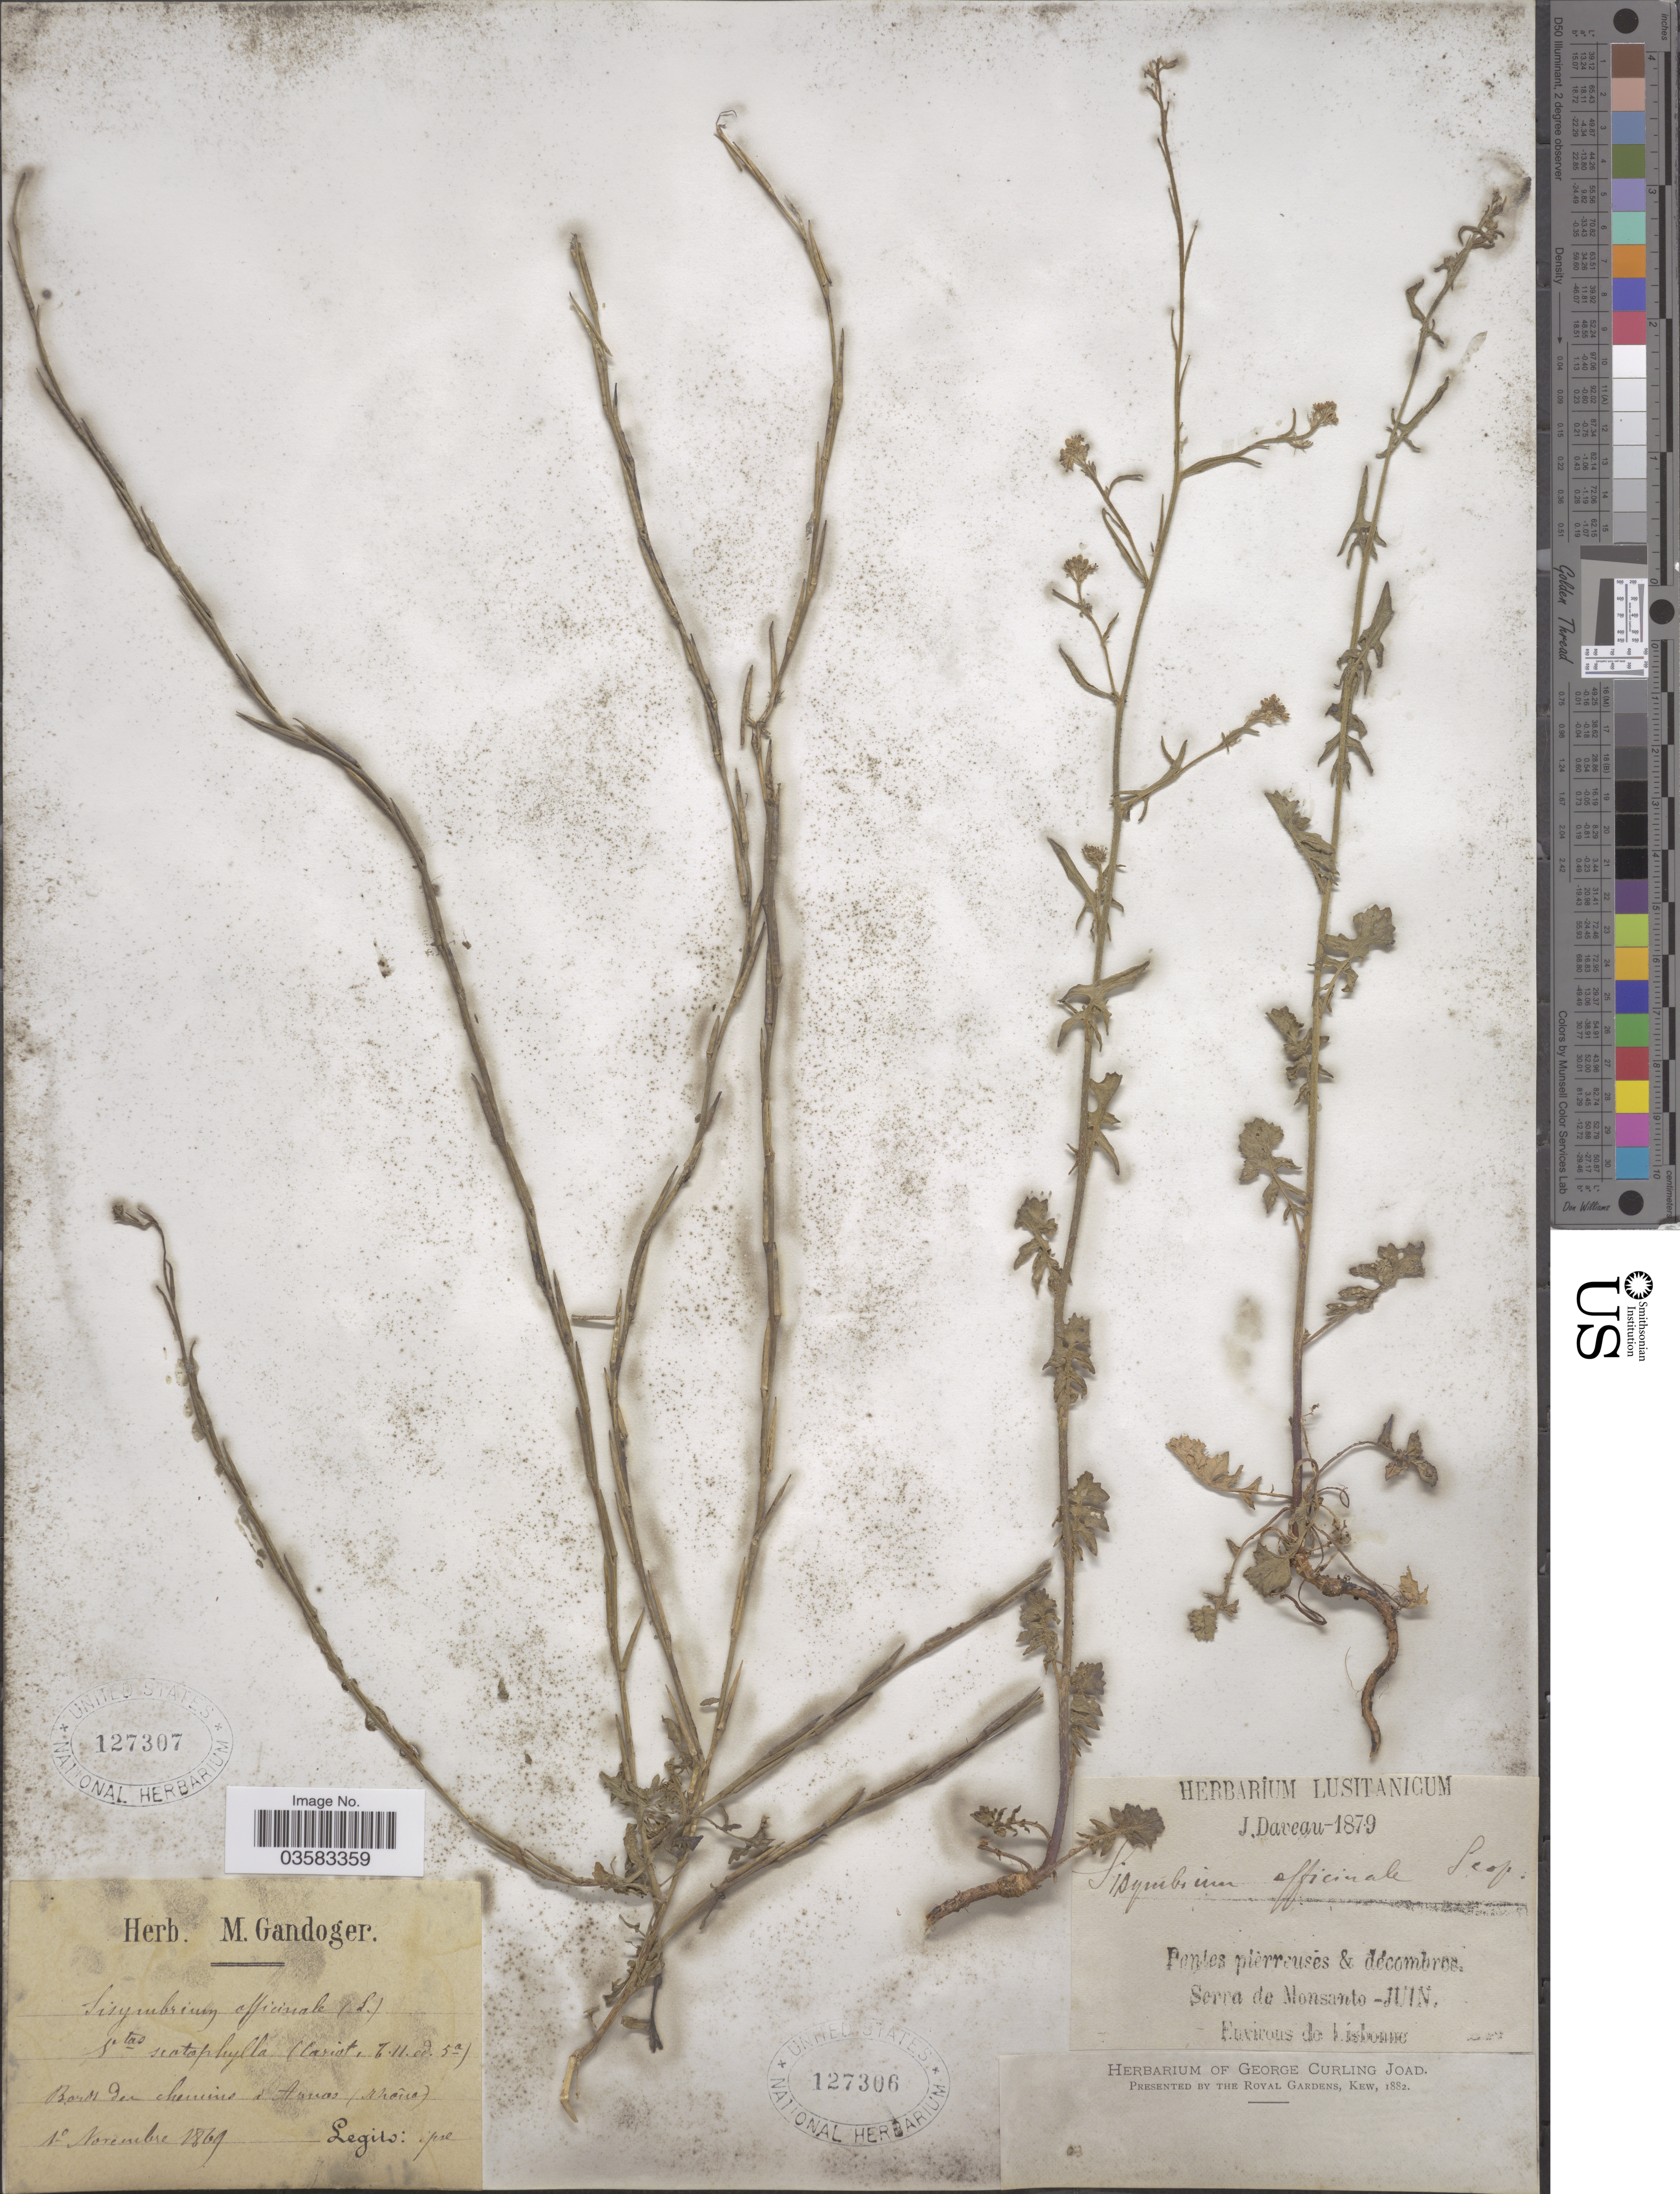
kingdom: Plantae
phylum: Tracheophyta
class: Magnoliopsida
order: Brassicales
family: Brassicaceae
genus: Sisymbrium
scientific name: Sisymbrium officinale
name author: (L.) Scop.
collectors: M. Gandoger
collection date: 1869-11-01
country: France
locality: Bords du chemins a Arnos [interpreted] (rhône).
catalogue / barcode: US 127307-2